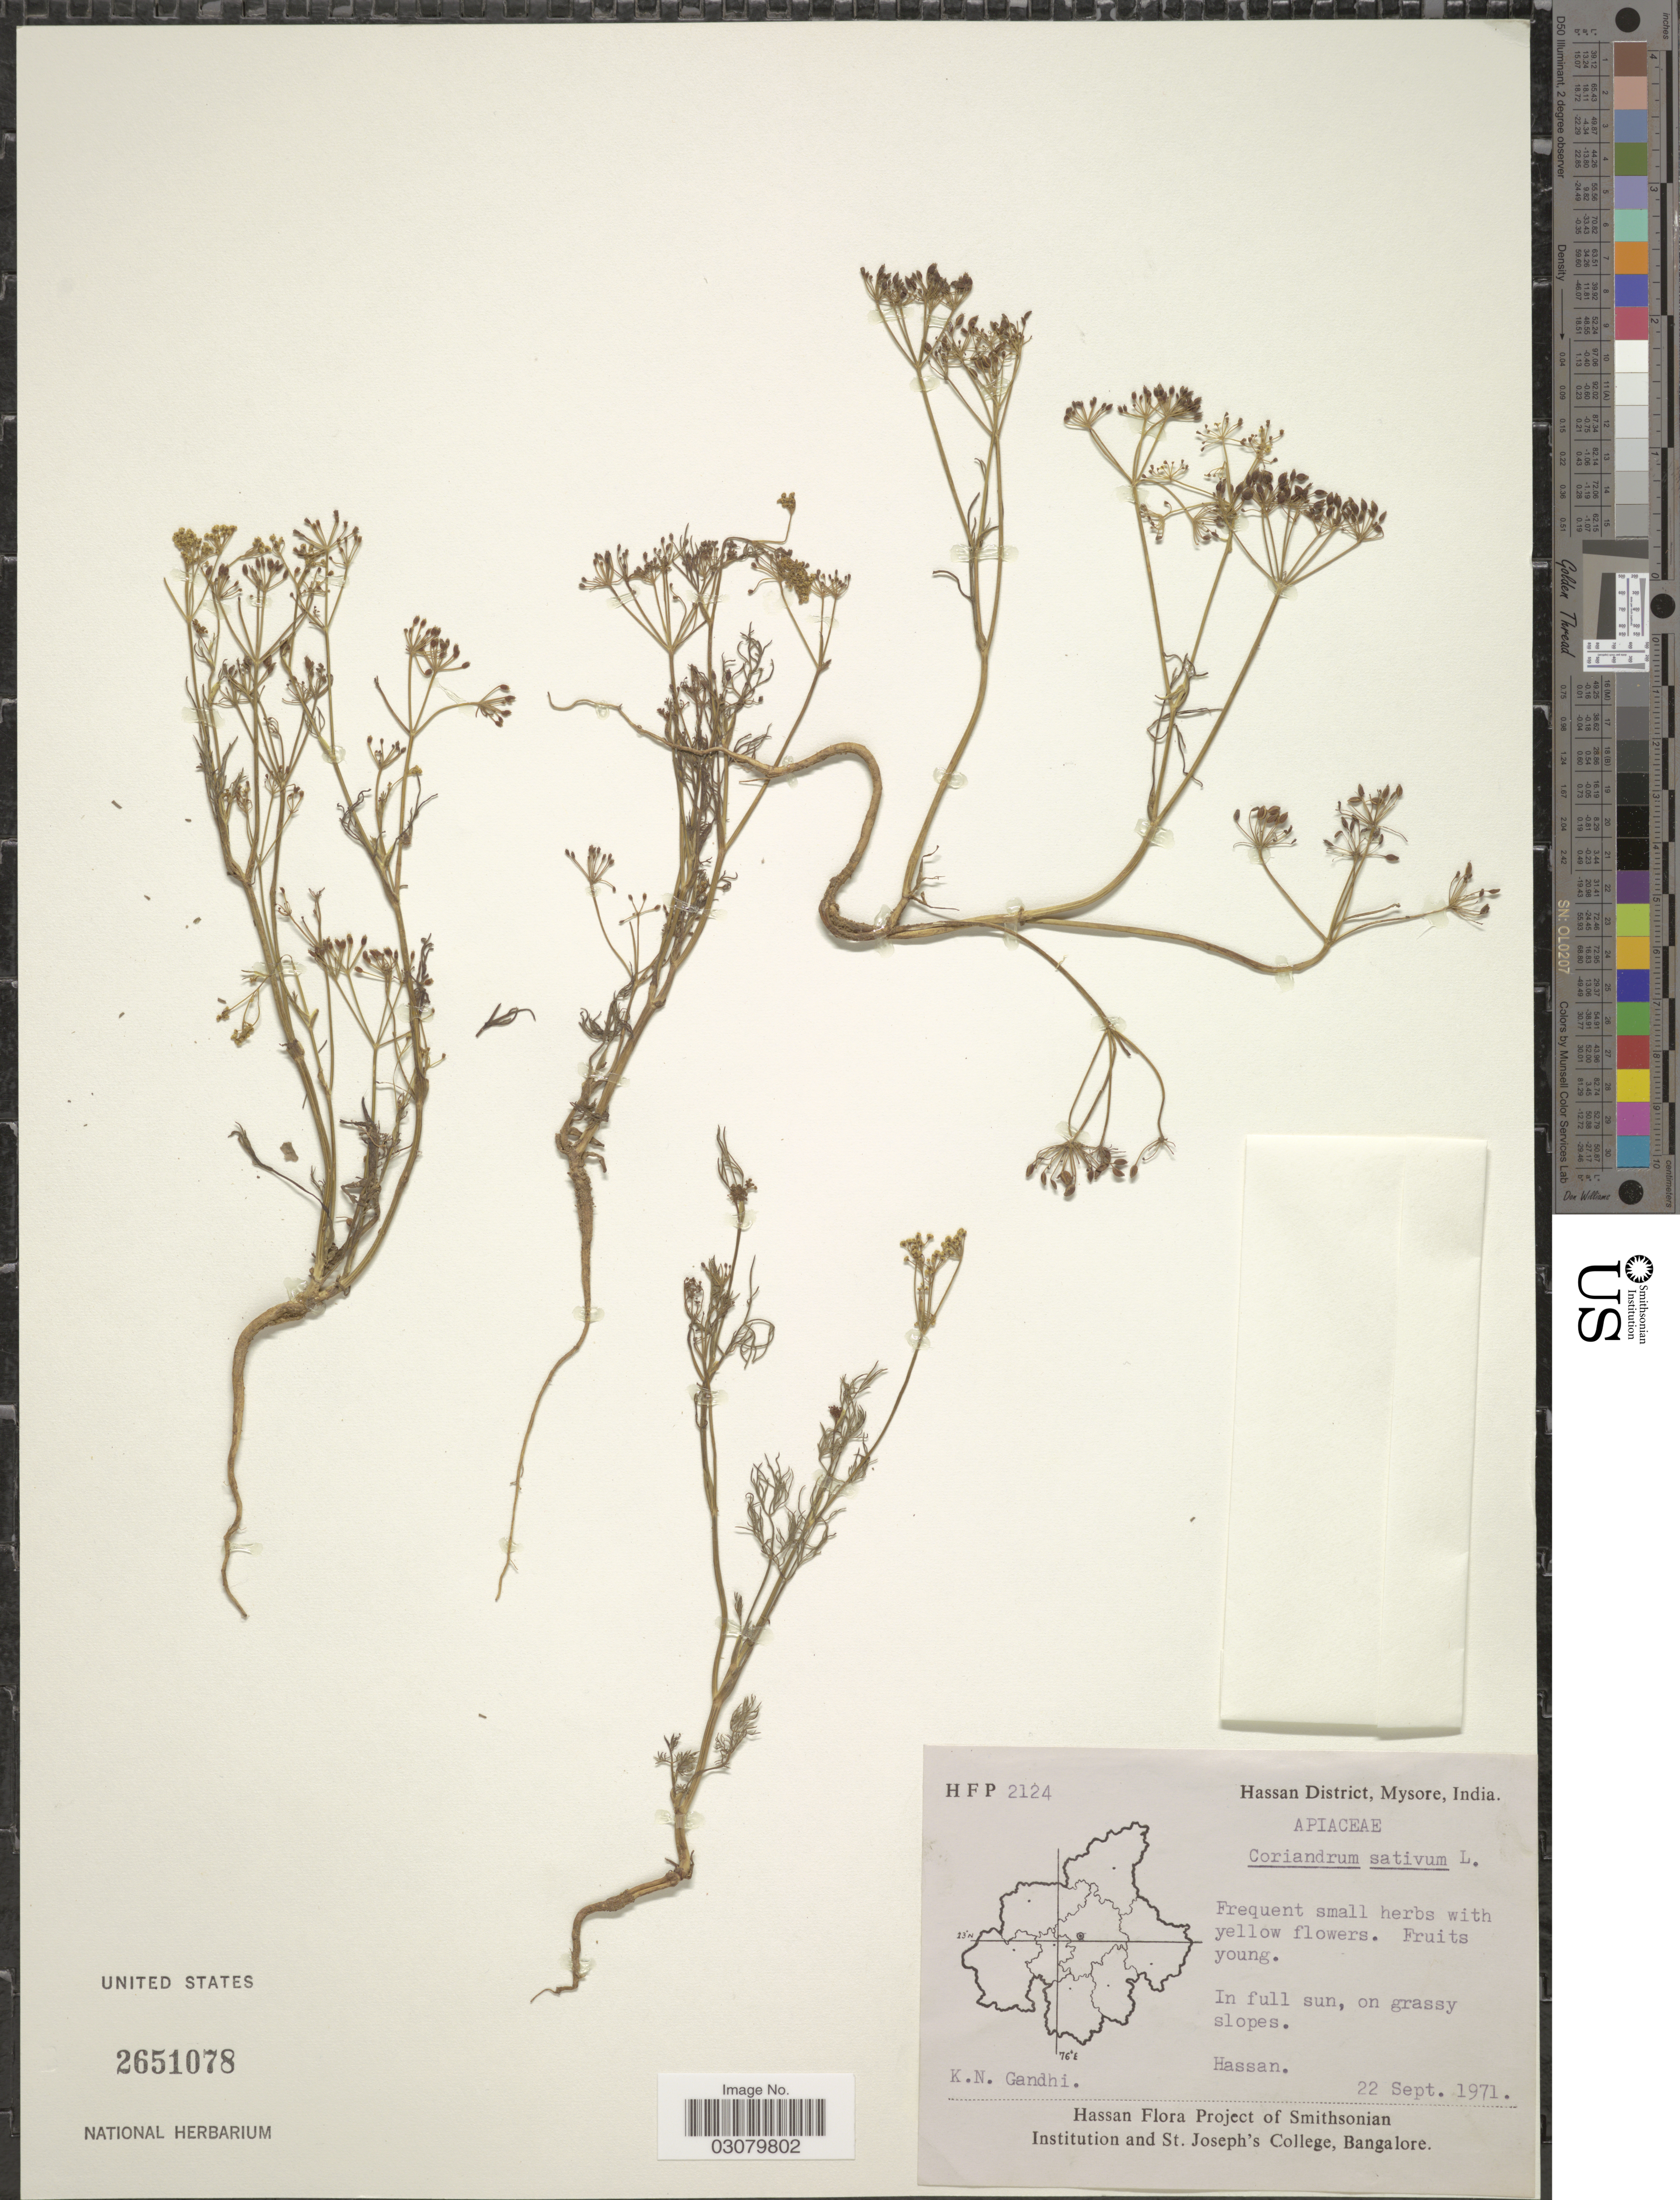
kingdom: Plantae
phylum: Tracheophyta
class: Magnoliopsida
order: Apiales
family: Apiaceae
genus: Coriandrum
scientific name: Coriandrum sativum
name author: L.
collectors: K. N. Gandhi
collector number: HFP 2124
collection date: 1971-09-22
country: India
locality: Hassan District, Mysore. In full sun, on grassy slopes. Hassan.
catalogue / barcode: US 2651078